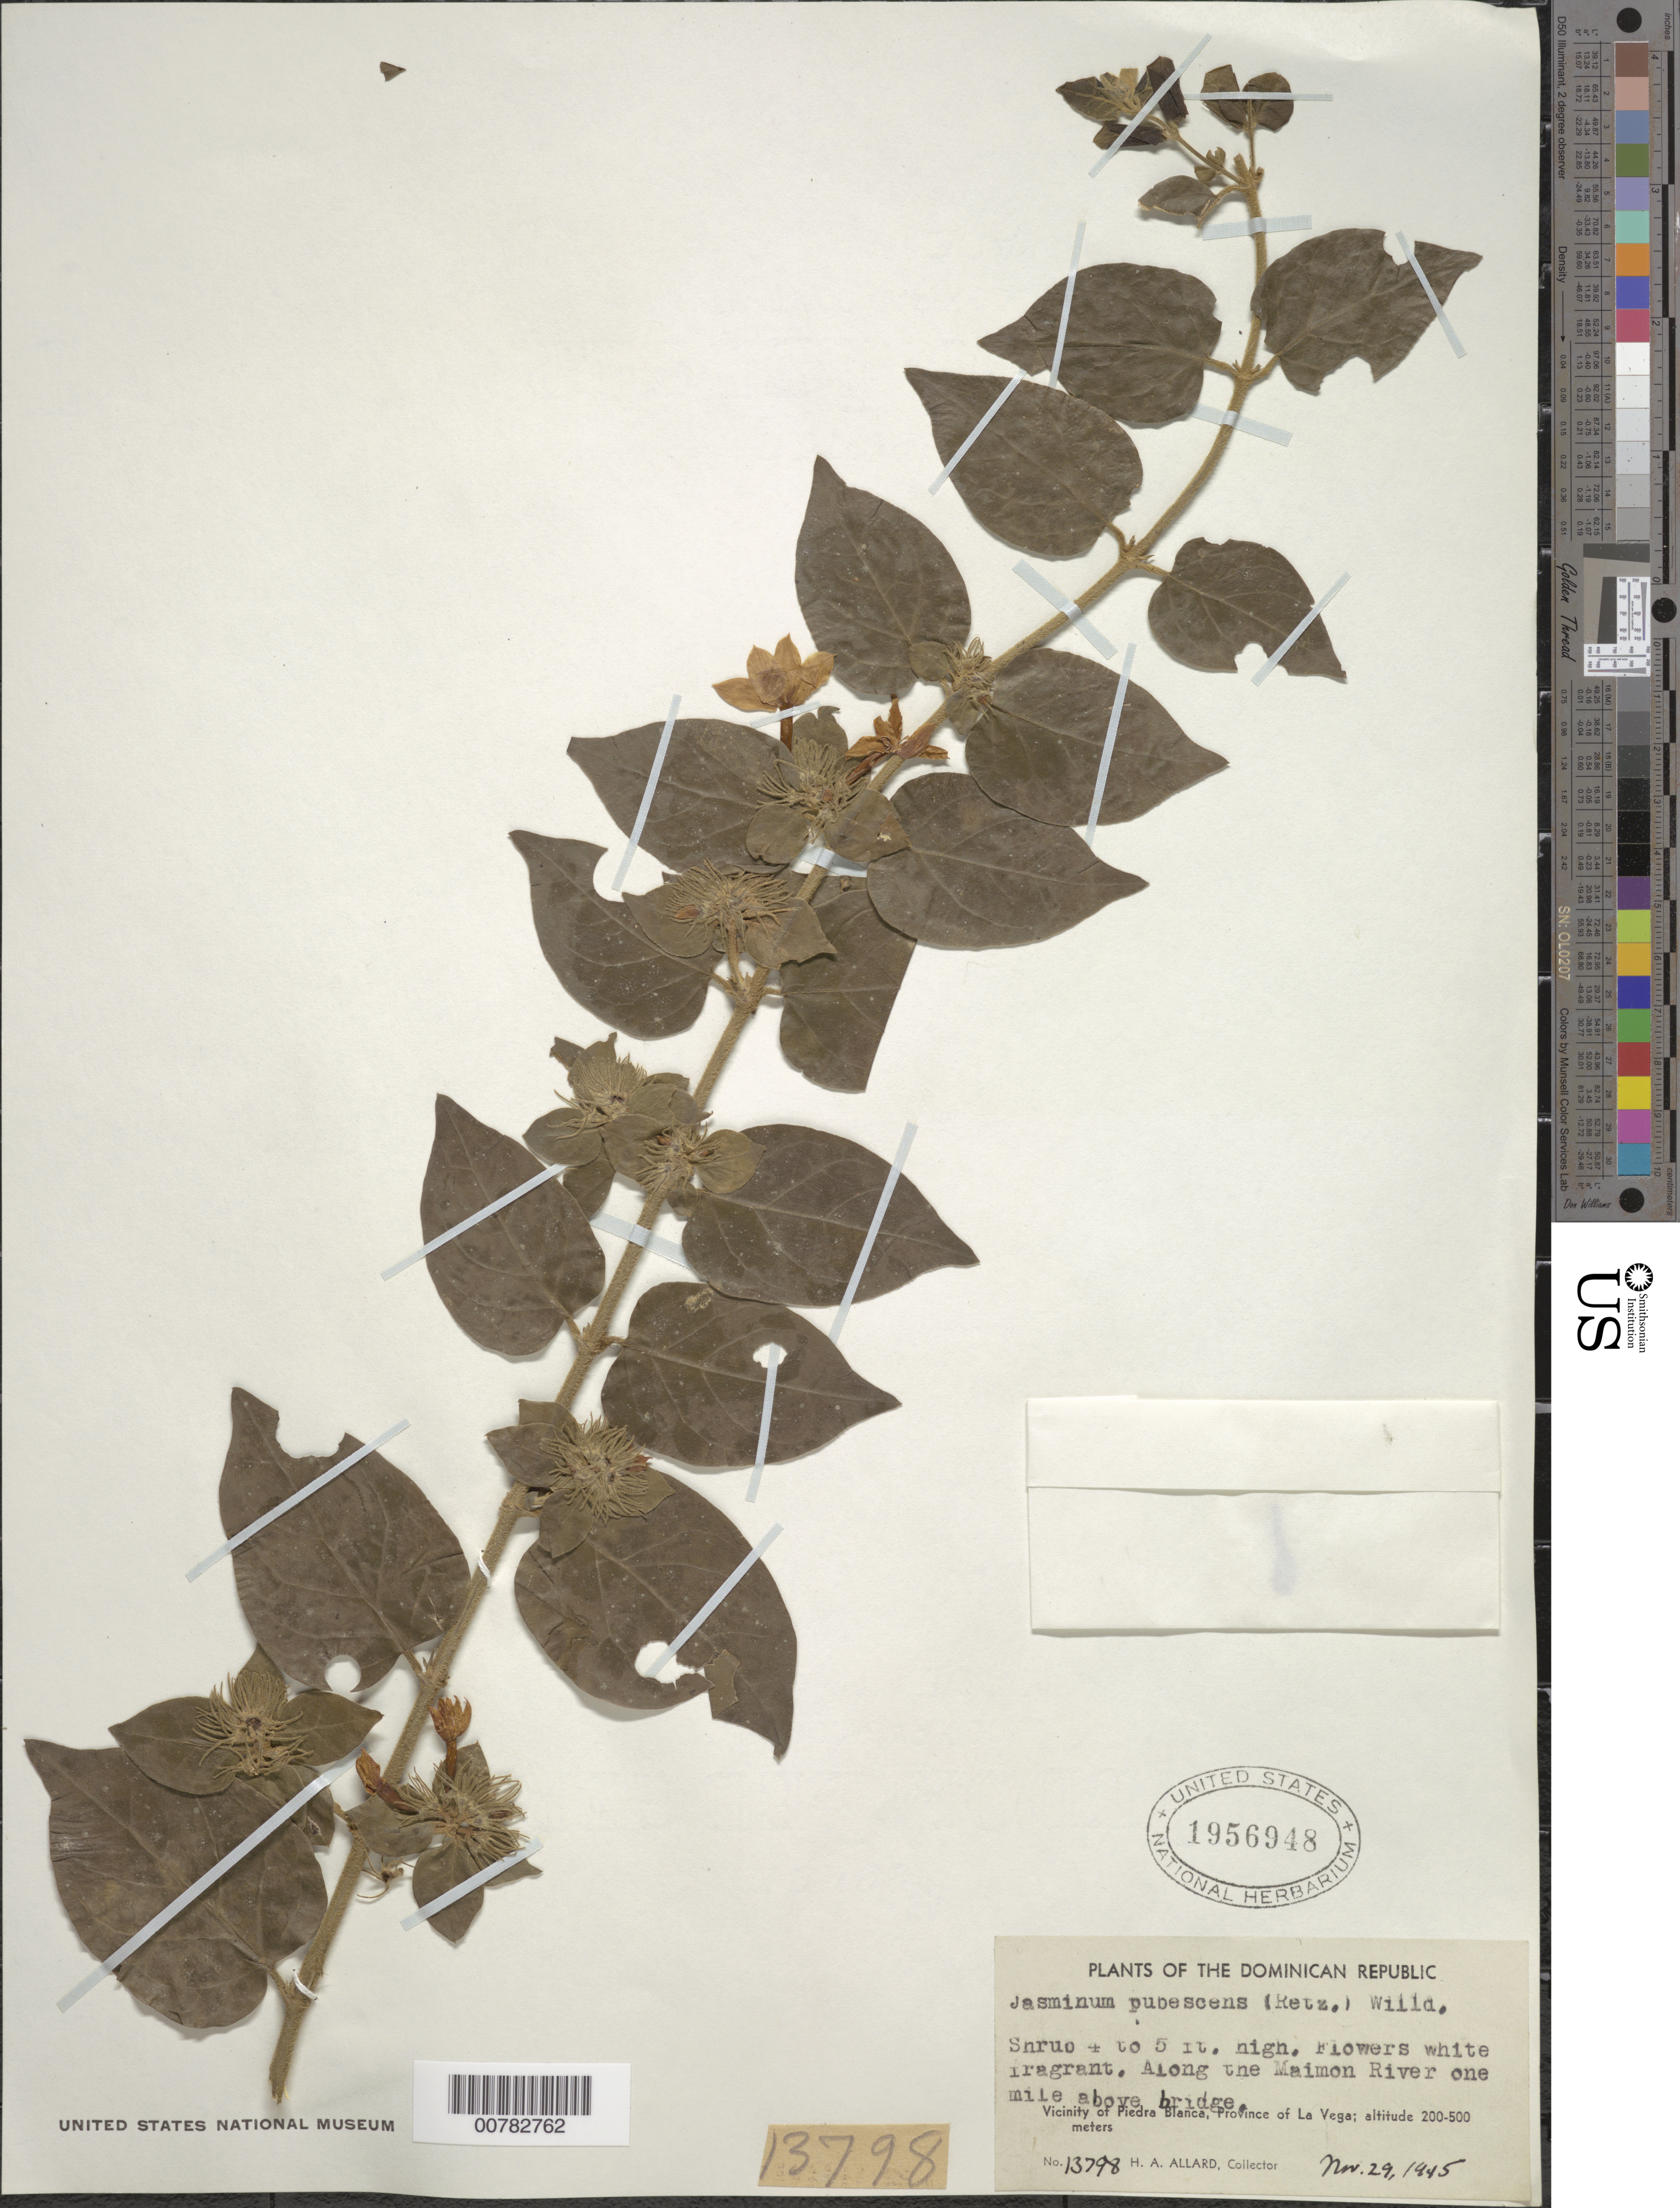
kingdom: Plantae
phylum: Tracheophyta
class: Magnoliopsida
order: Lamiales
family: Oleaceae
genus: Jasminum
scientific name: Jasminum multiflorum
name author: (Burm. f.) Andrews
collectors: H. A. Allard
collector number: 13798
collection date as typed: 29 Nov 1945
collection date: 1945-11-29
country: Dominican Republic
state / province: La Vega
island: Hispaniola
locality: Vicinity of Piedra Blanca, along the Maimon River 1 mile above bridge.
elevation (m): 200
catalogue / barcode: US 1956948